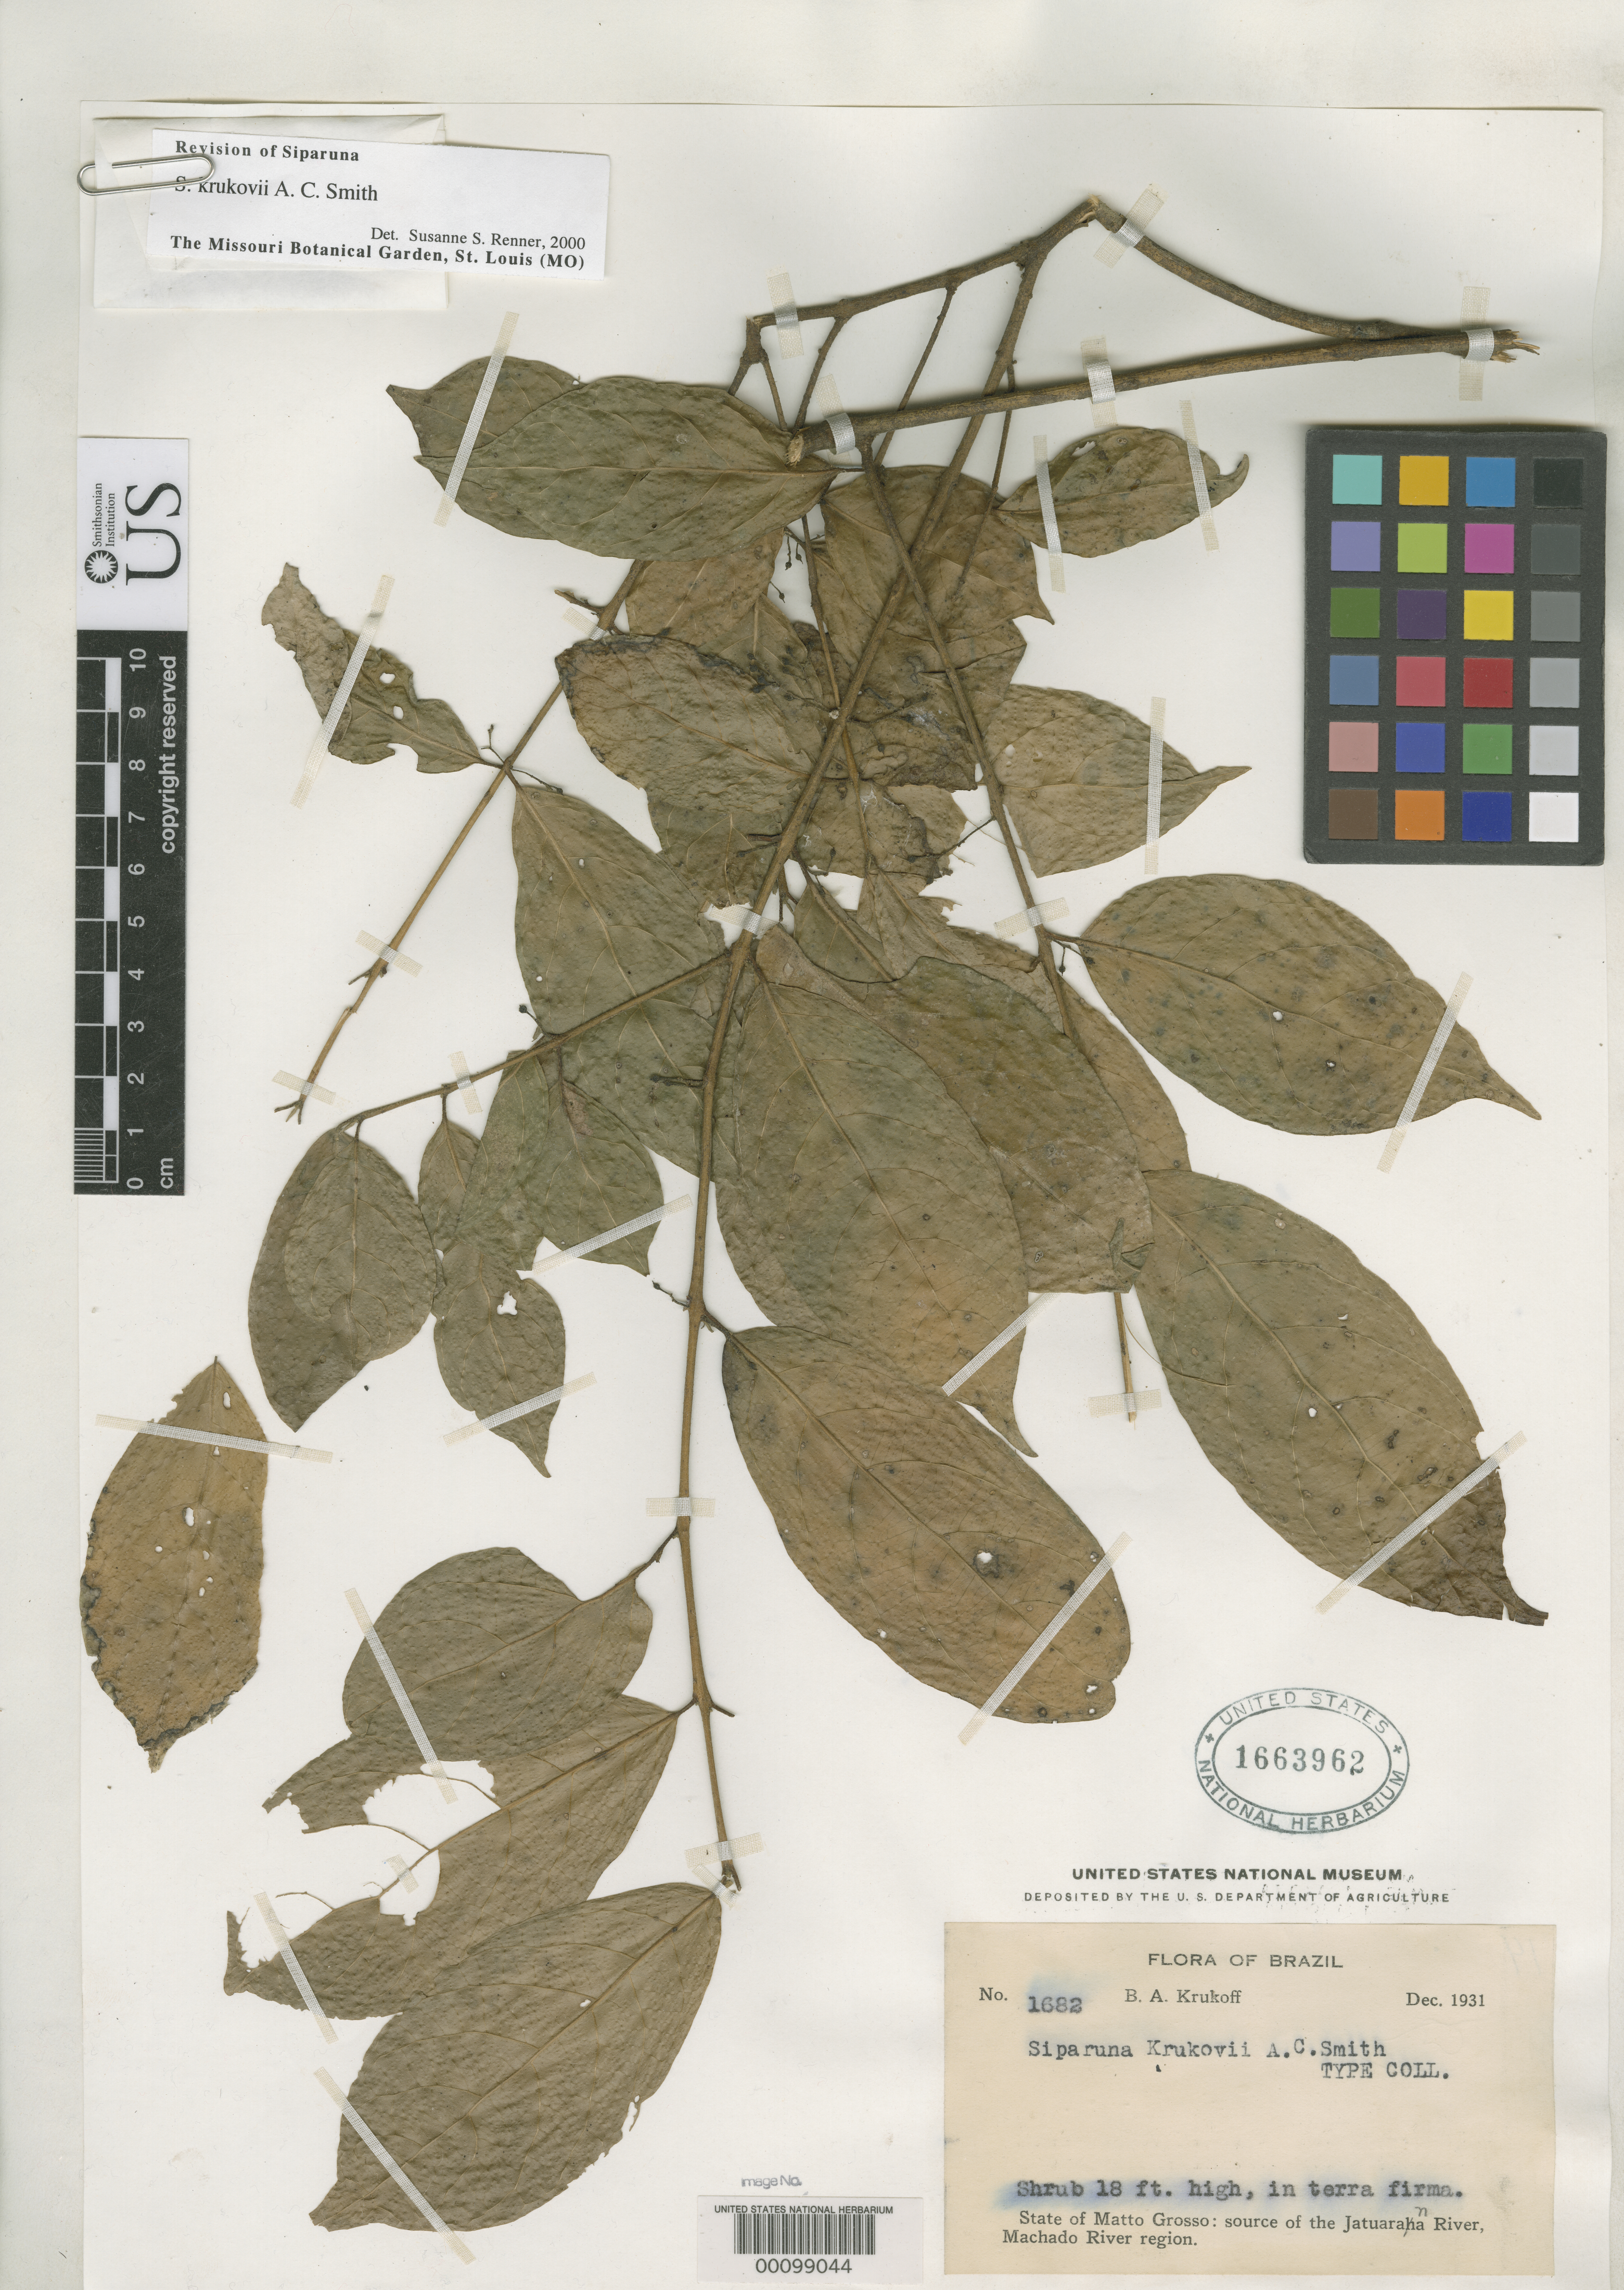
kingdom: Plantae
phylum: Tracheophyta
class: Magnoliopsida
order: Laurales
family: Siparunaceae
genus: Siparuna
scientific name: Siparuna krukovii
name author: A.C. Sm.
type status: Isotype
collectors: B. A. Krukoff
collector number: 1682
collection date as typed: Dec 1931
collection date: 1931-12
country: Brazil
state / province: Mato Grosso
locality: Source of Jatuarana River, Machado River Region.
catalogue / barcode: US 1663962